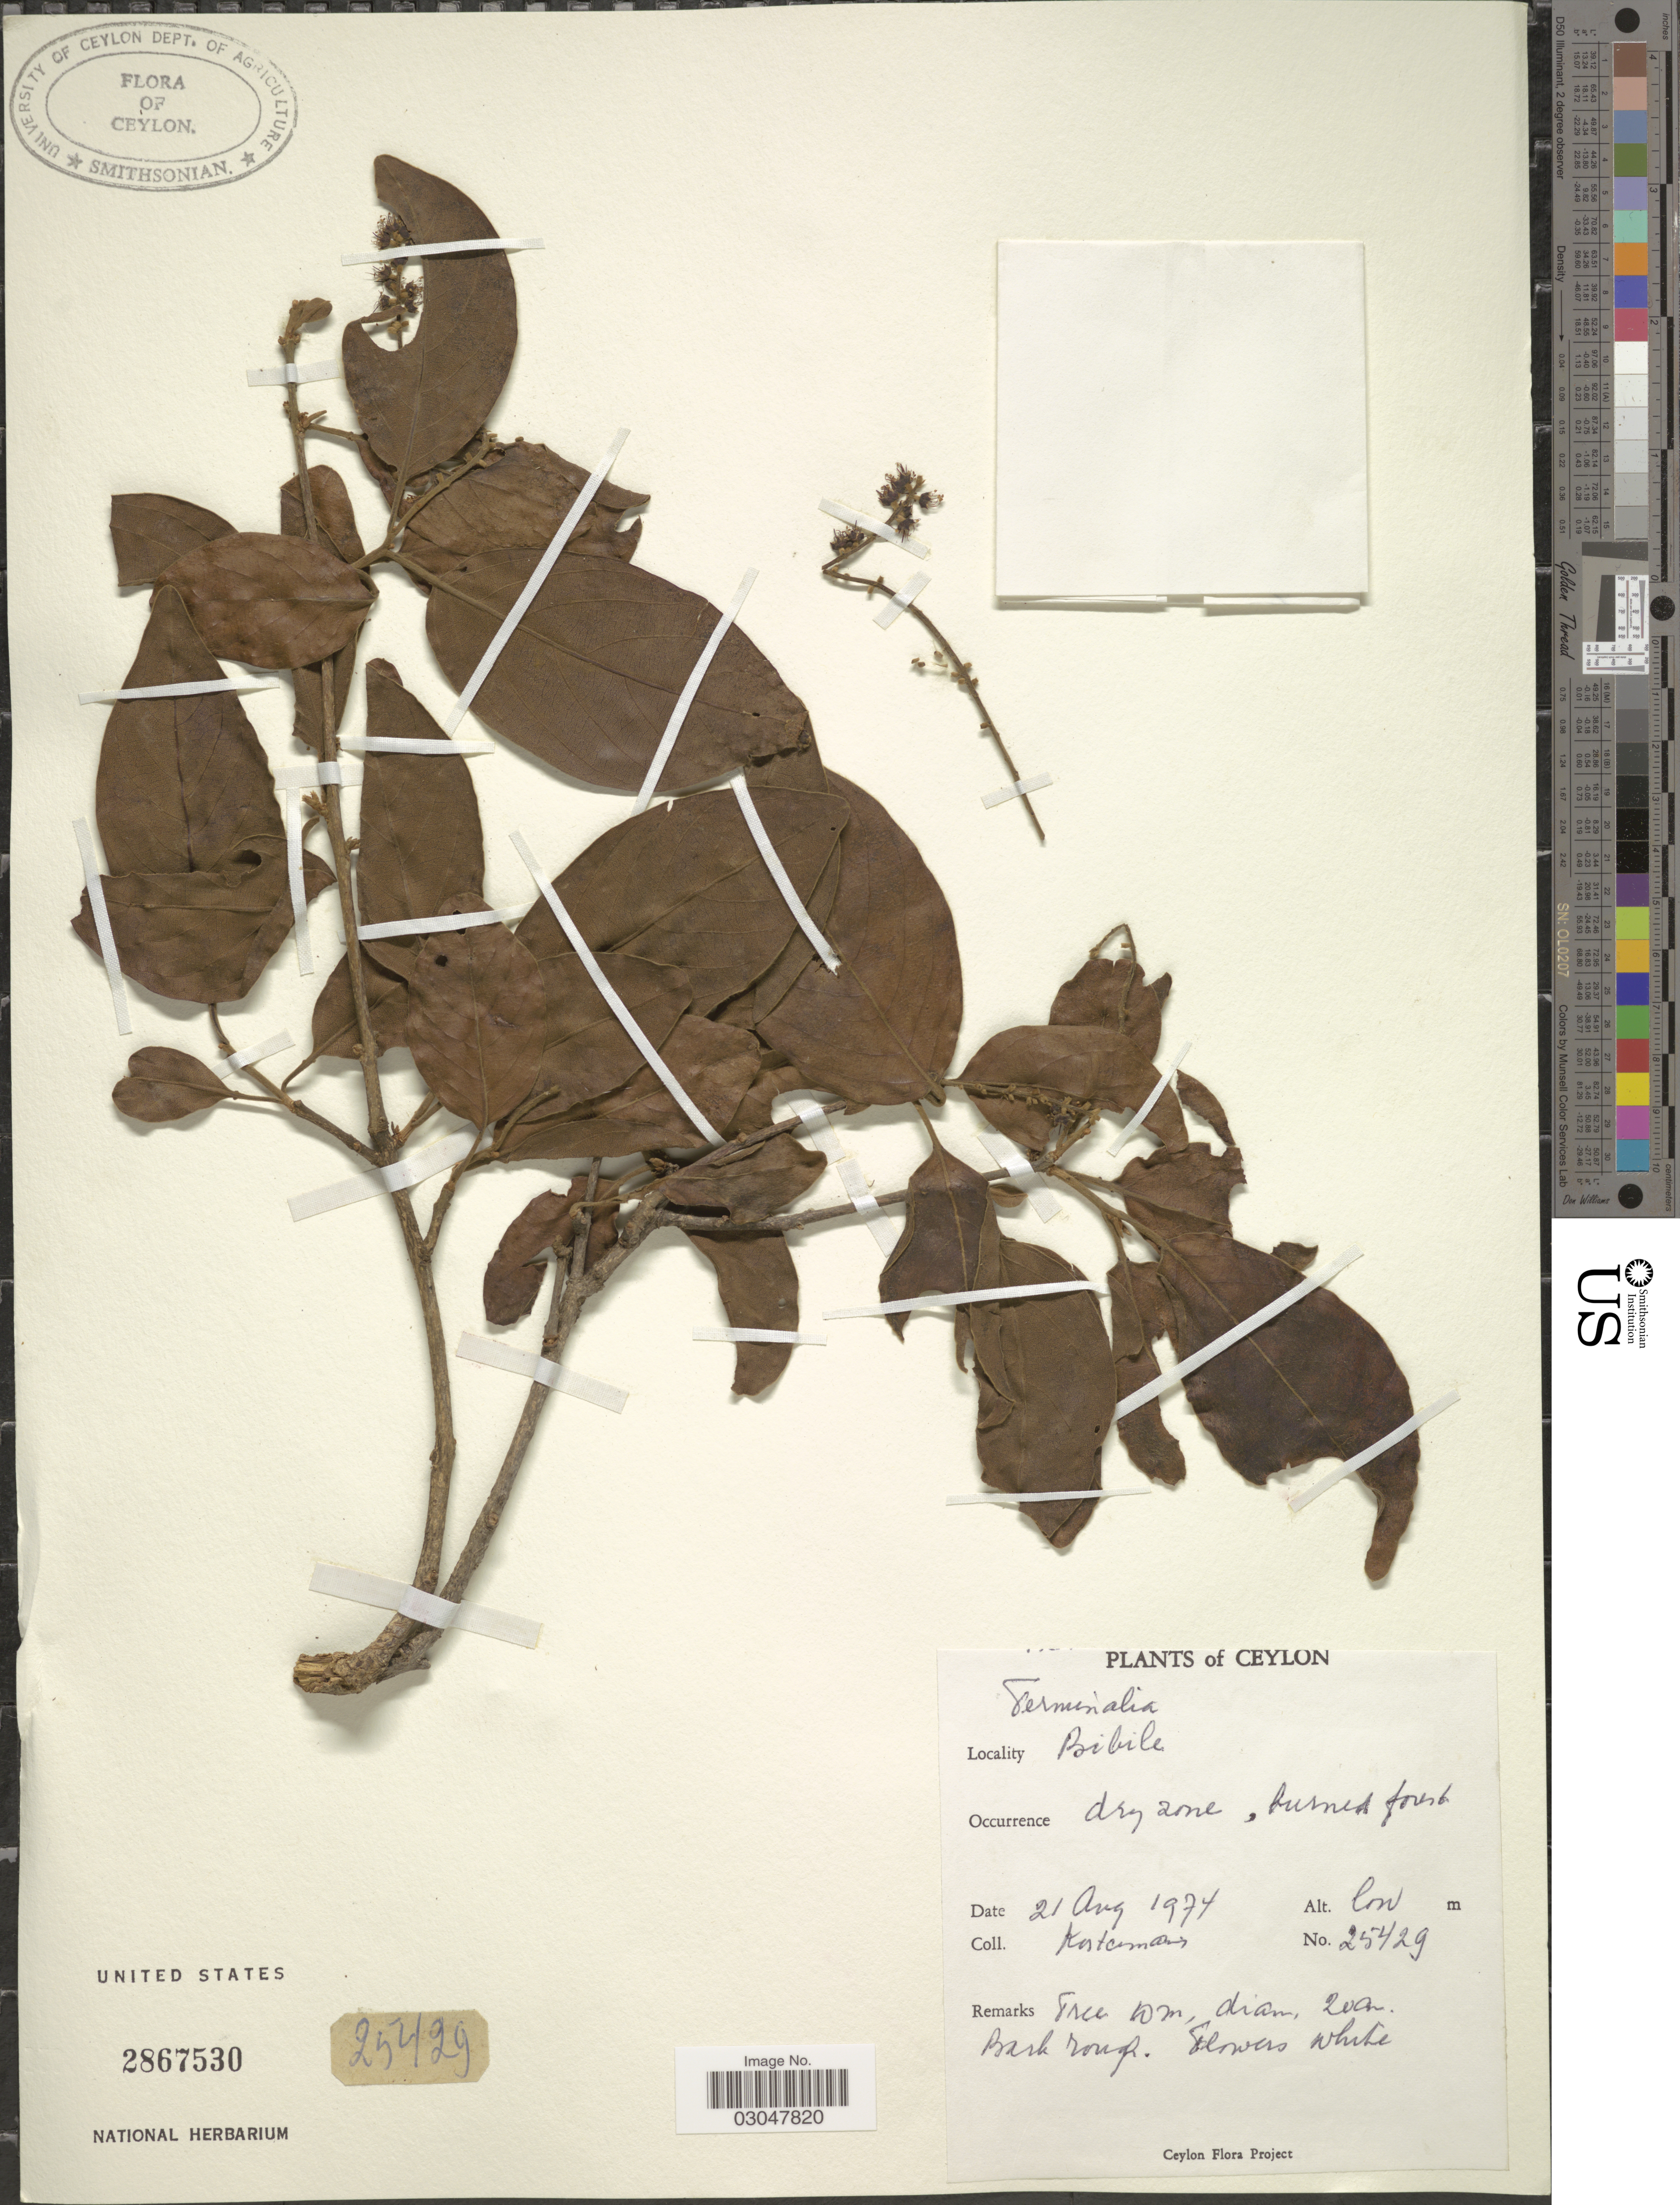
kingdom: Plantae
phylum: Tracheophyta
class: Magnoliopsida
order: Myrtales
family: Combretaceae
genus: Terminalia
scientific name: Terminalia sp.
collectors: Kostermans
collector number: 25429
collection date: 1974-08-21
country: Sri Lanka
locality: Ceylon. Bibile.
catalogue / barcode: US 2867530